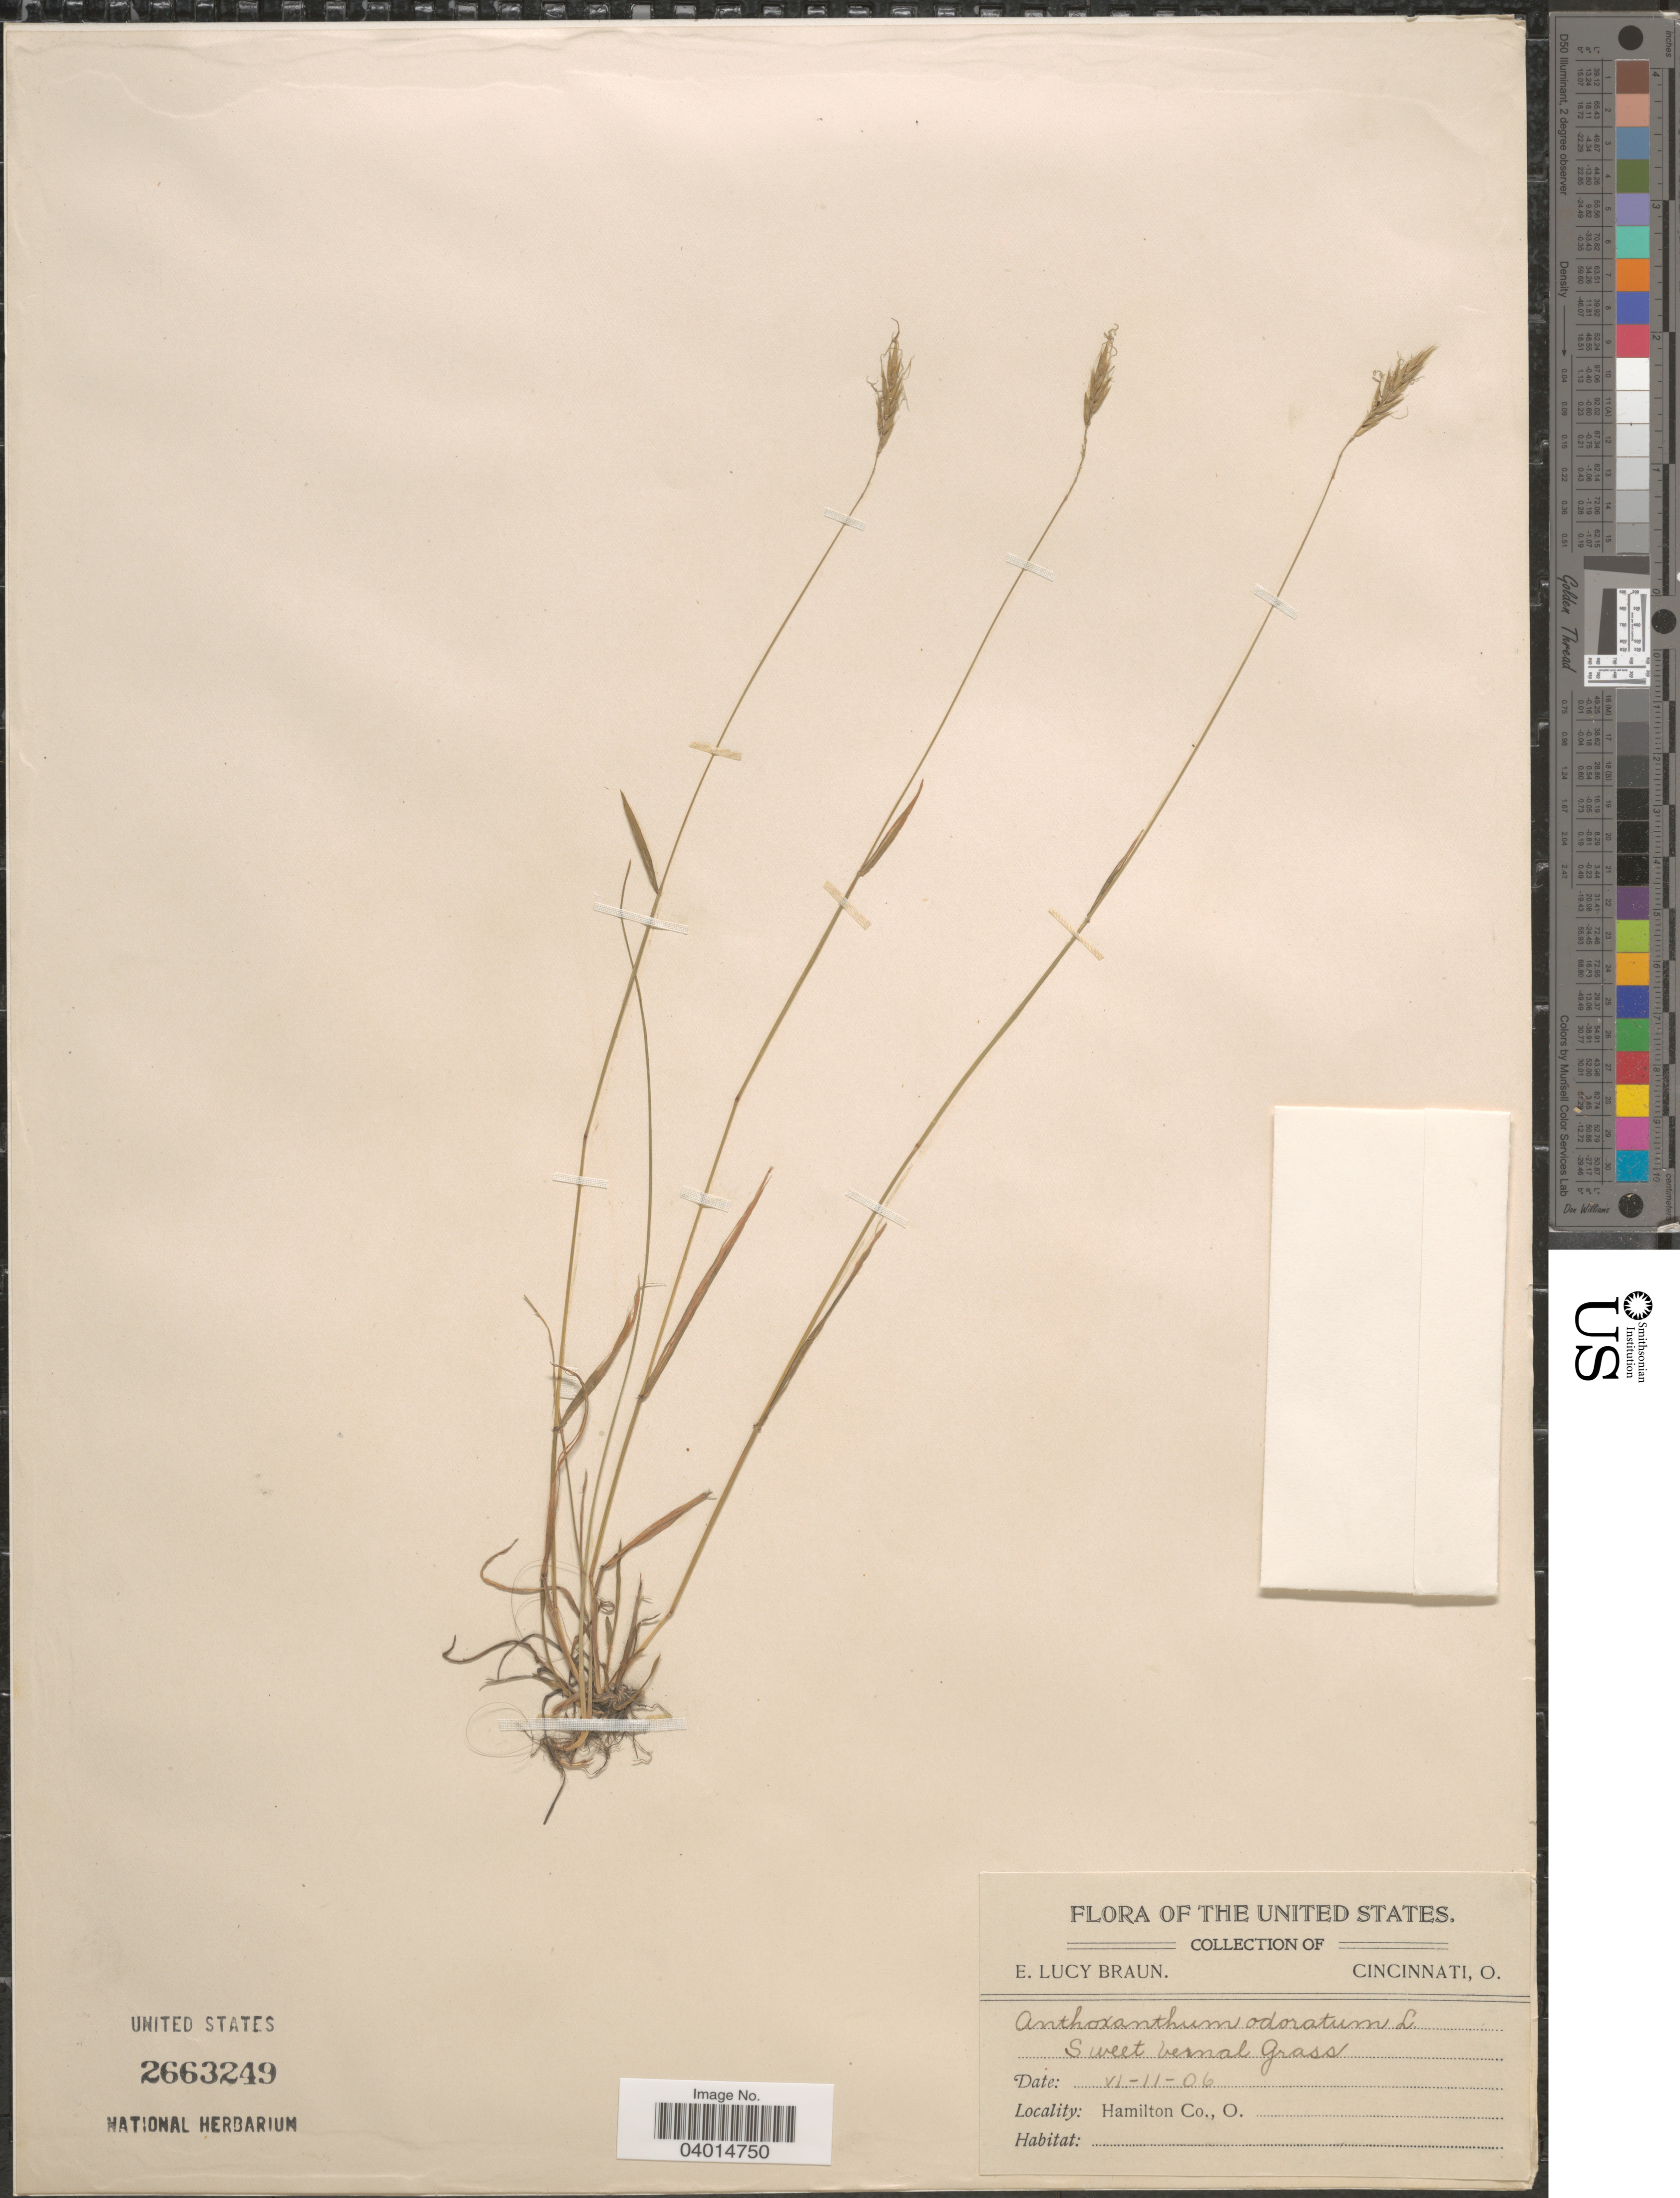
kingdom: Plantae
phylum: Tracheophyta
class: Liliopsida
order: Poales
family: Poaceae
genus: Anthoxanthum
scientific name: Anthoxanthum odoratum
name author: L.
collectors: E. L. Braun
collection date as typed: Transcribed d/m/y: 11/6/6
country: United States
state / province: Ohio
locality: Hamilton Co.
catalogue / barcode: US 2663249